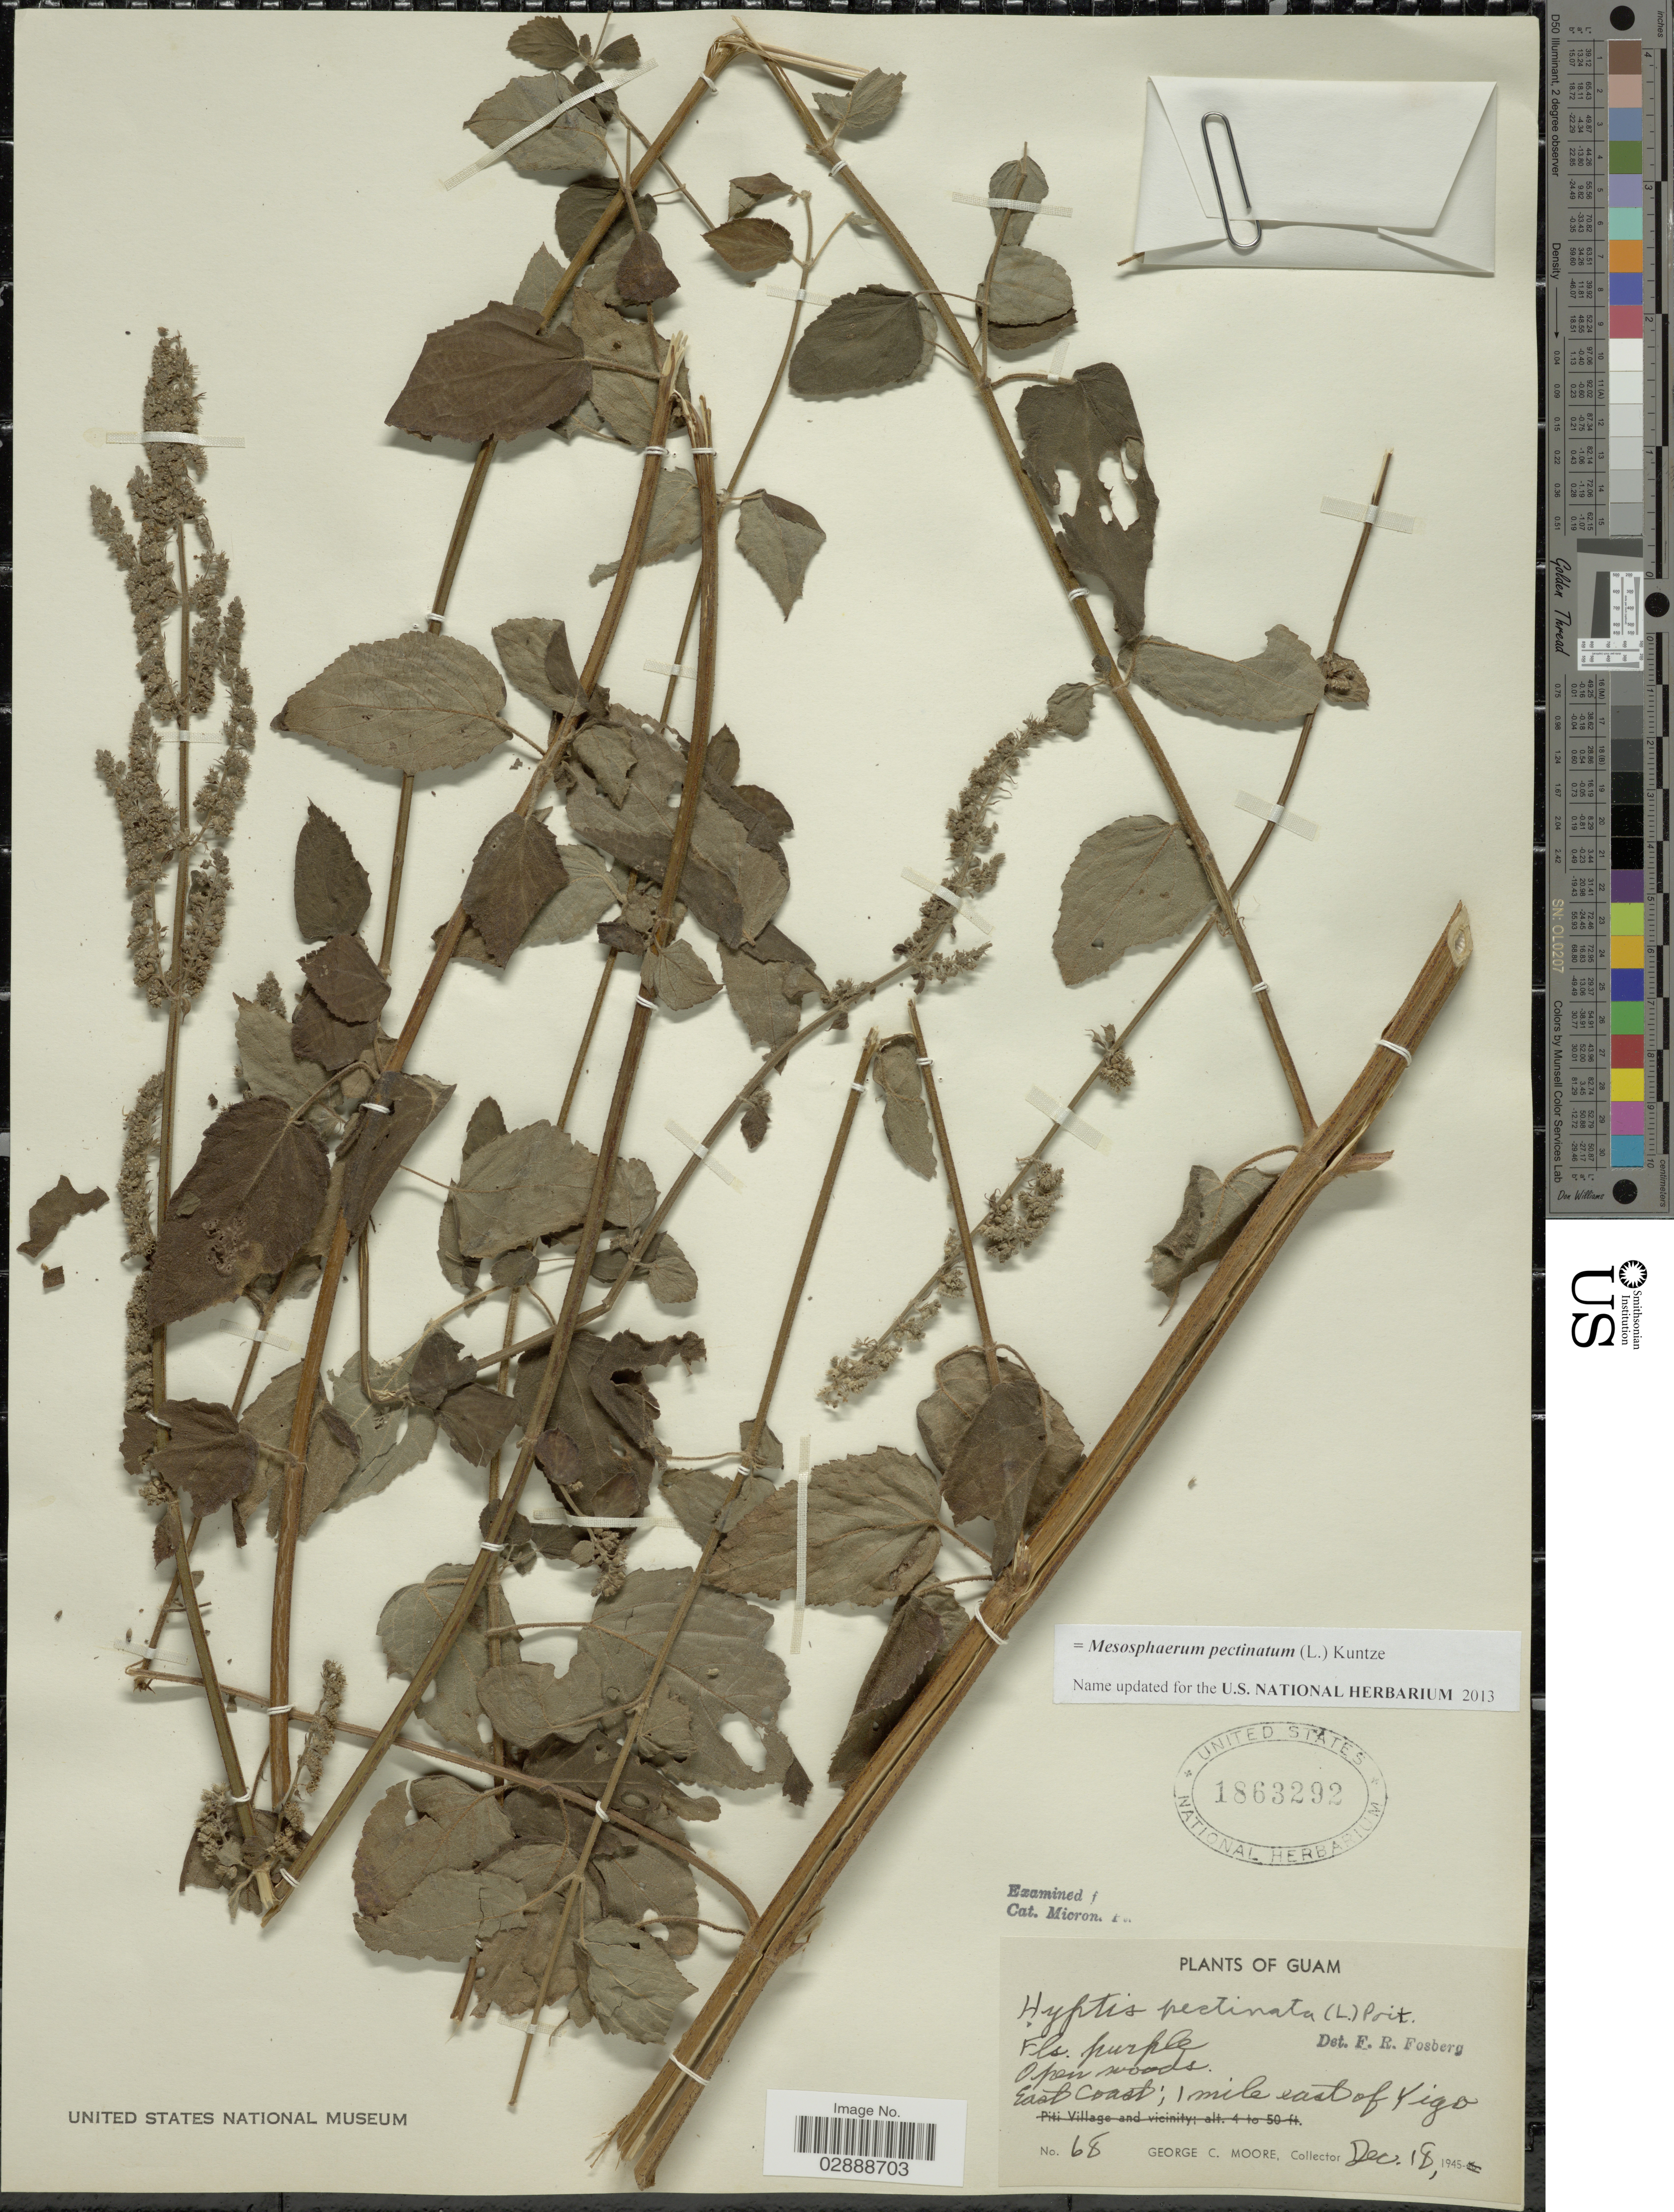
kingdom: Plantae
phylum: Tracheophyta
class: Magnoliopsida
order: Lamiales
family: Lamiaceae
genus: Mesosphaerum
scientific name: Mesosphaerum pectinatum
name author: (L.) Kuntze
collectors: G. C. Moore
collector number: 68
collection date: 1945-12-18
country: Guam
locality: East Coast; 1 mile east of Yigo.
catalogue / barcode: US 1863292